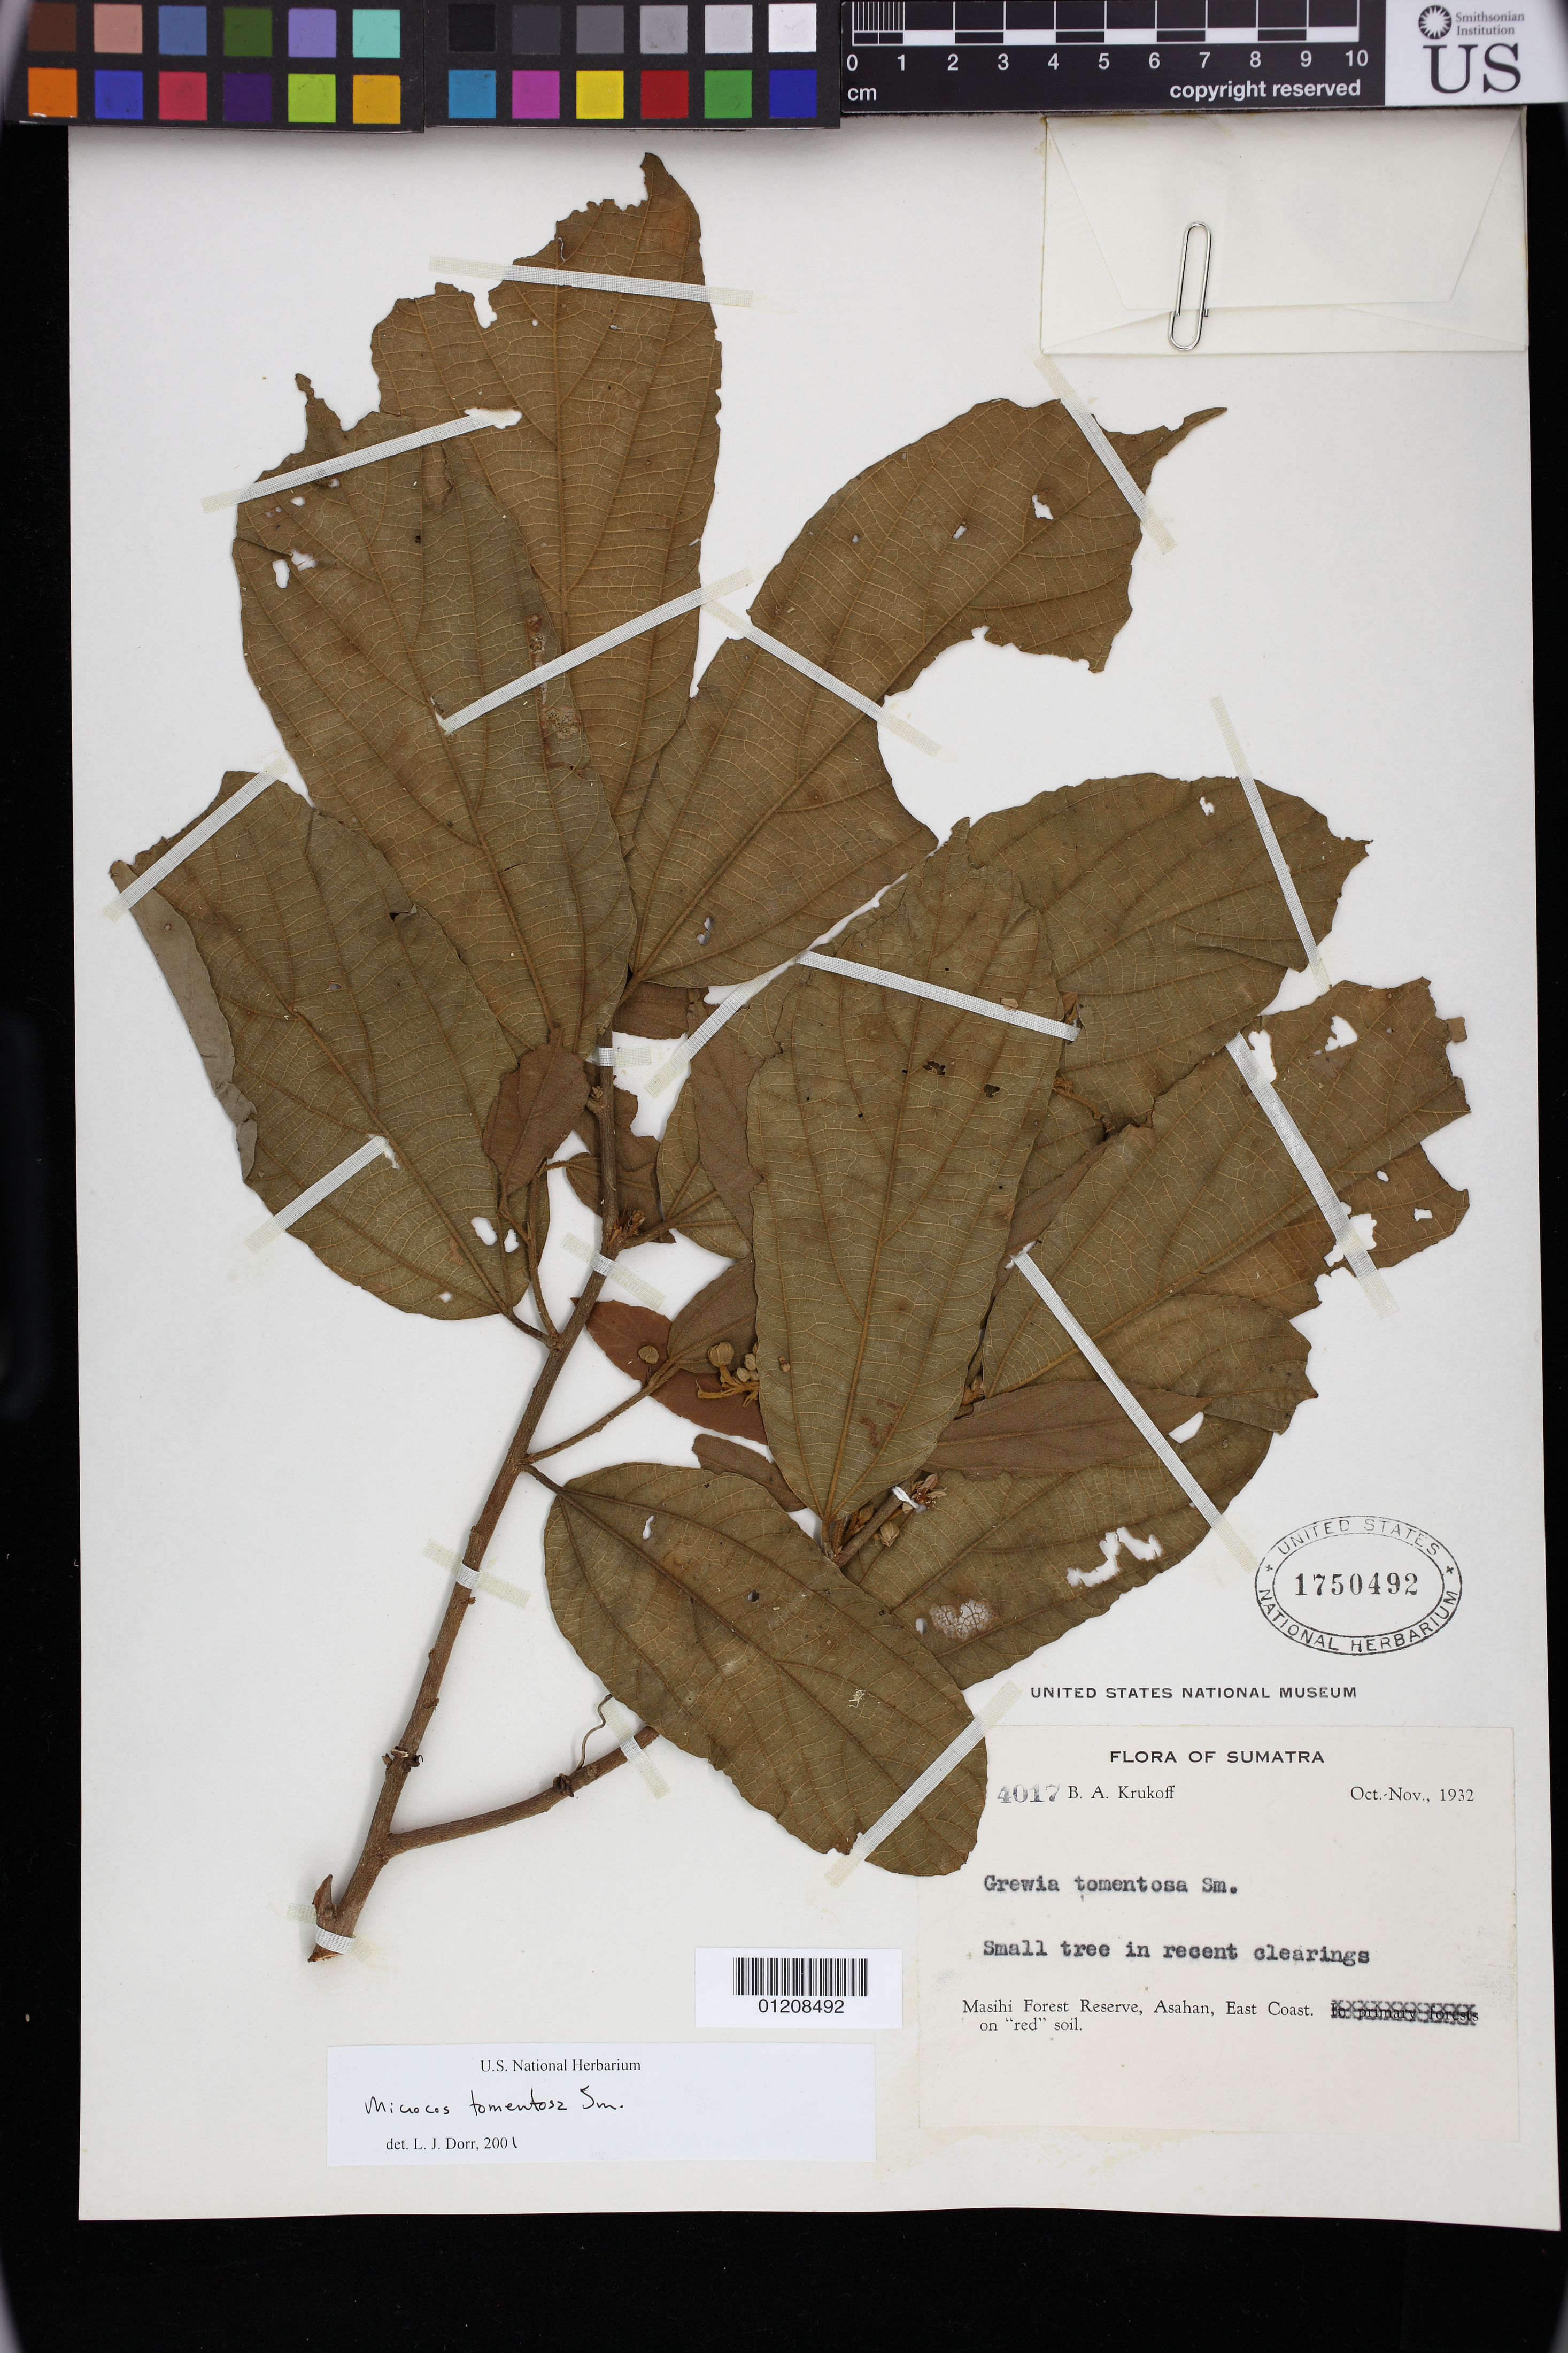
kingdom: Plantae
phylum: Tracheophyta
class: Magnoliopsida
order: Malvales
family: Malvaceae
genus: Microcos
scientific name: Microcos tomentosa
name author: Sm.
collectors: B. A. Krukoff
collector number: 4017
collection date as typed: Oct 1932 to Nov 1932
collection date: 1932-10/1932-11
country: Indonesia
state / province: Sumatra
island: Sumatra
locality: Masihi Forest Reserve, Asahan, East Coast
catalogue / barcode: US 1750492